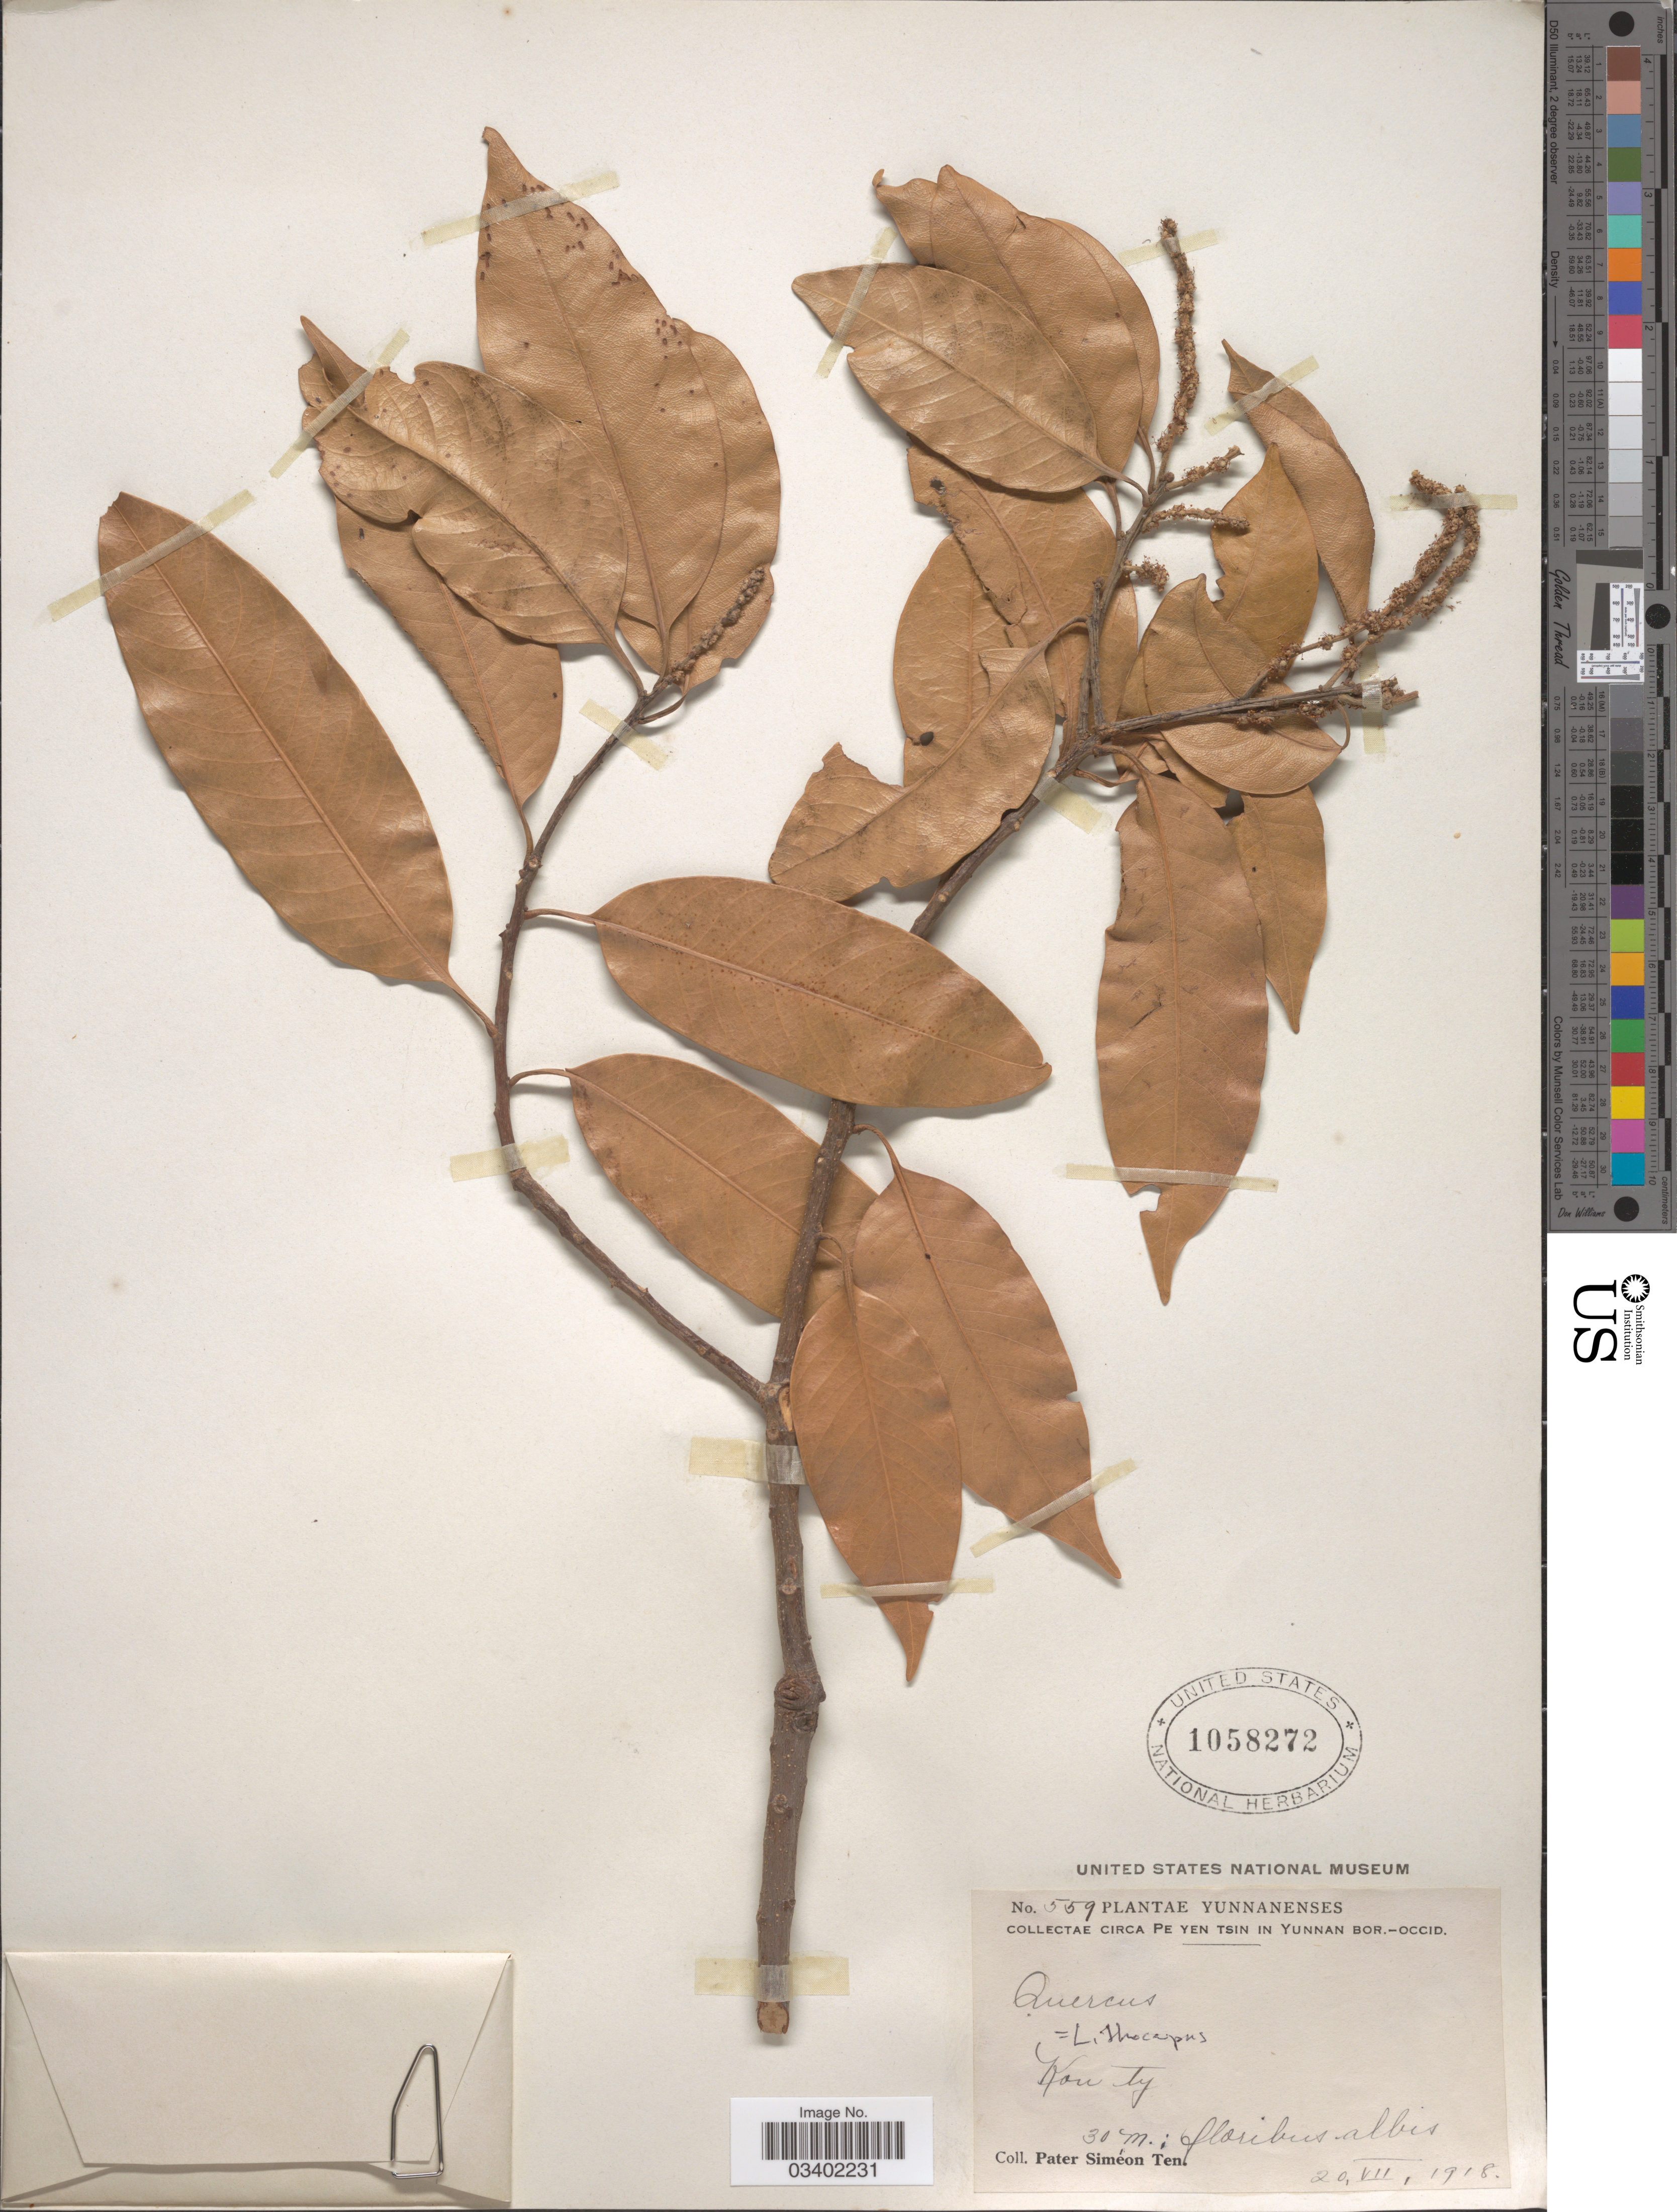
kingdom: Plantae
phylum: Tracheophyta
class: Magnoliopsida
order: Fagales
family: Fagaceae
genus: Lithocarpus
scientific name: Lithocarpus sp.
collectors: P. S. Ten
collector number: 559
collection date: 1918-07-20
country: China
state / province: Yunnan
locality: Circa Pe Yen Tsin in Yunnan Bor.-Occid. Kon ty.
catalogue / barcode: US 1058272